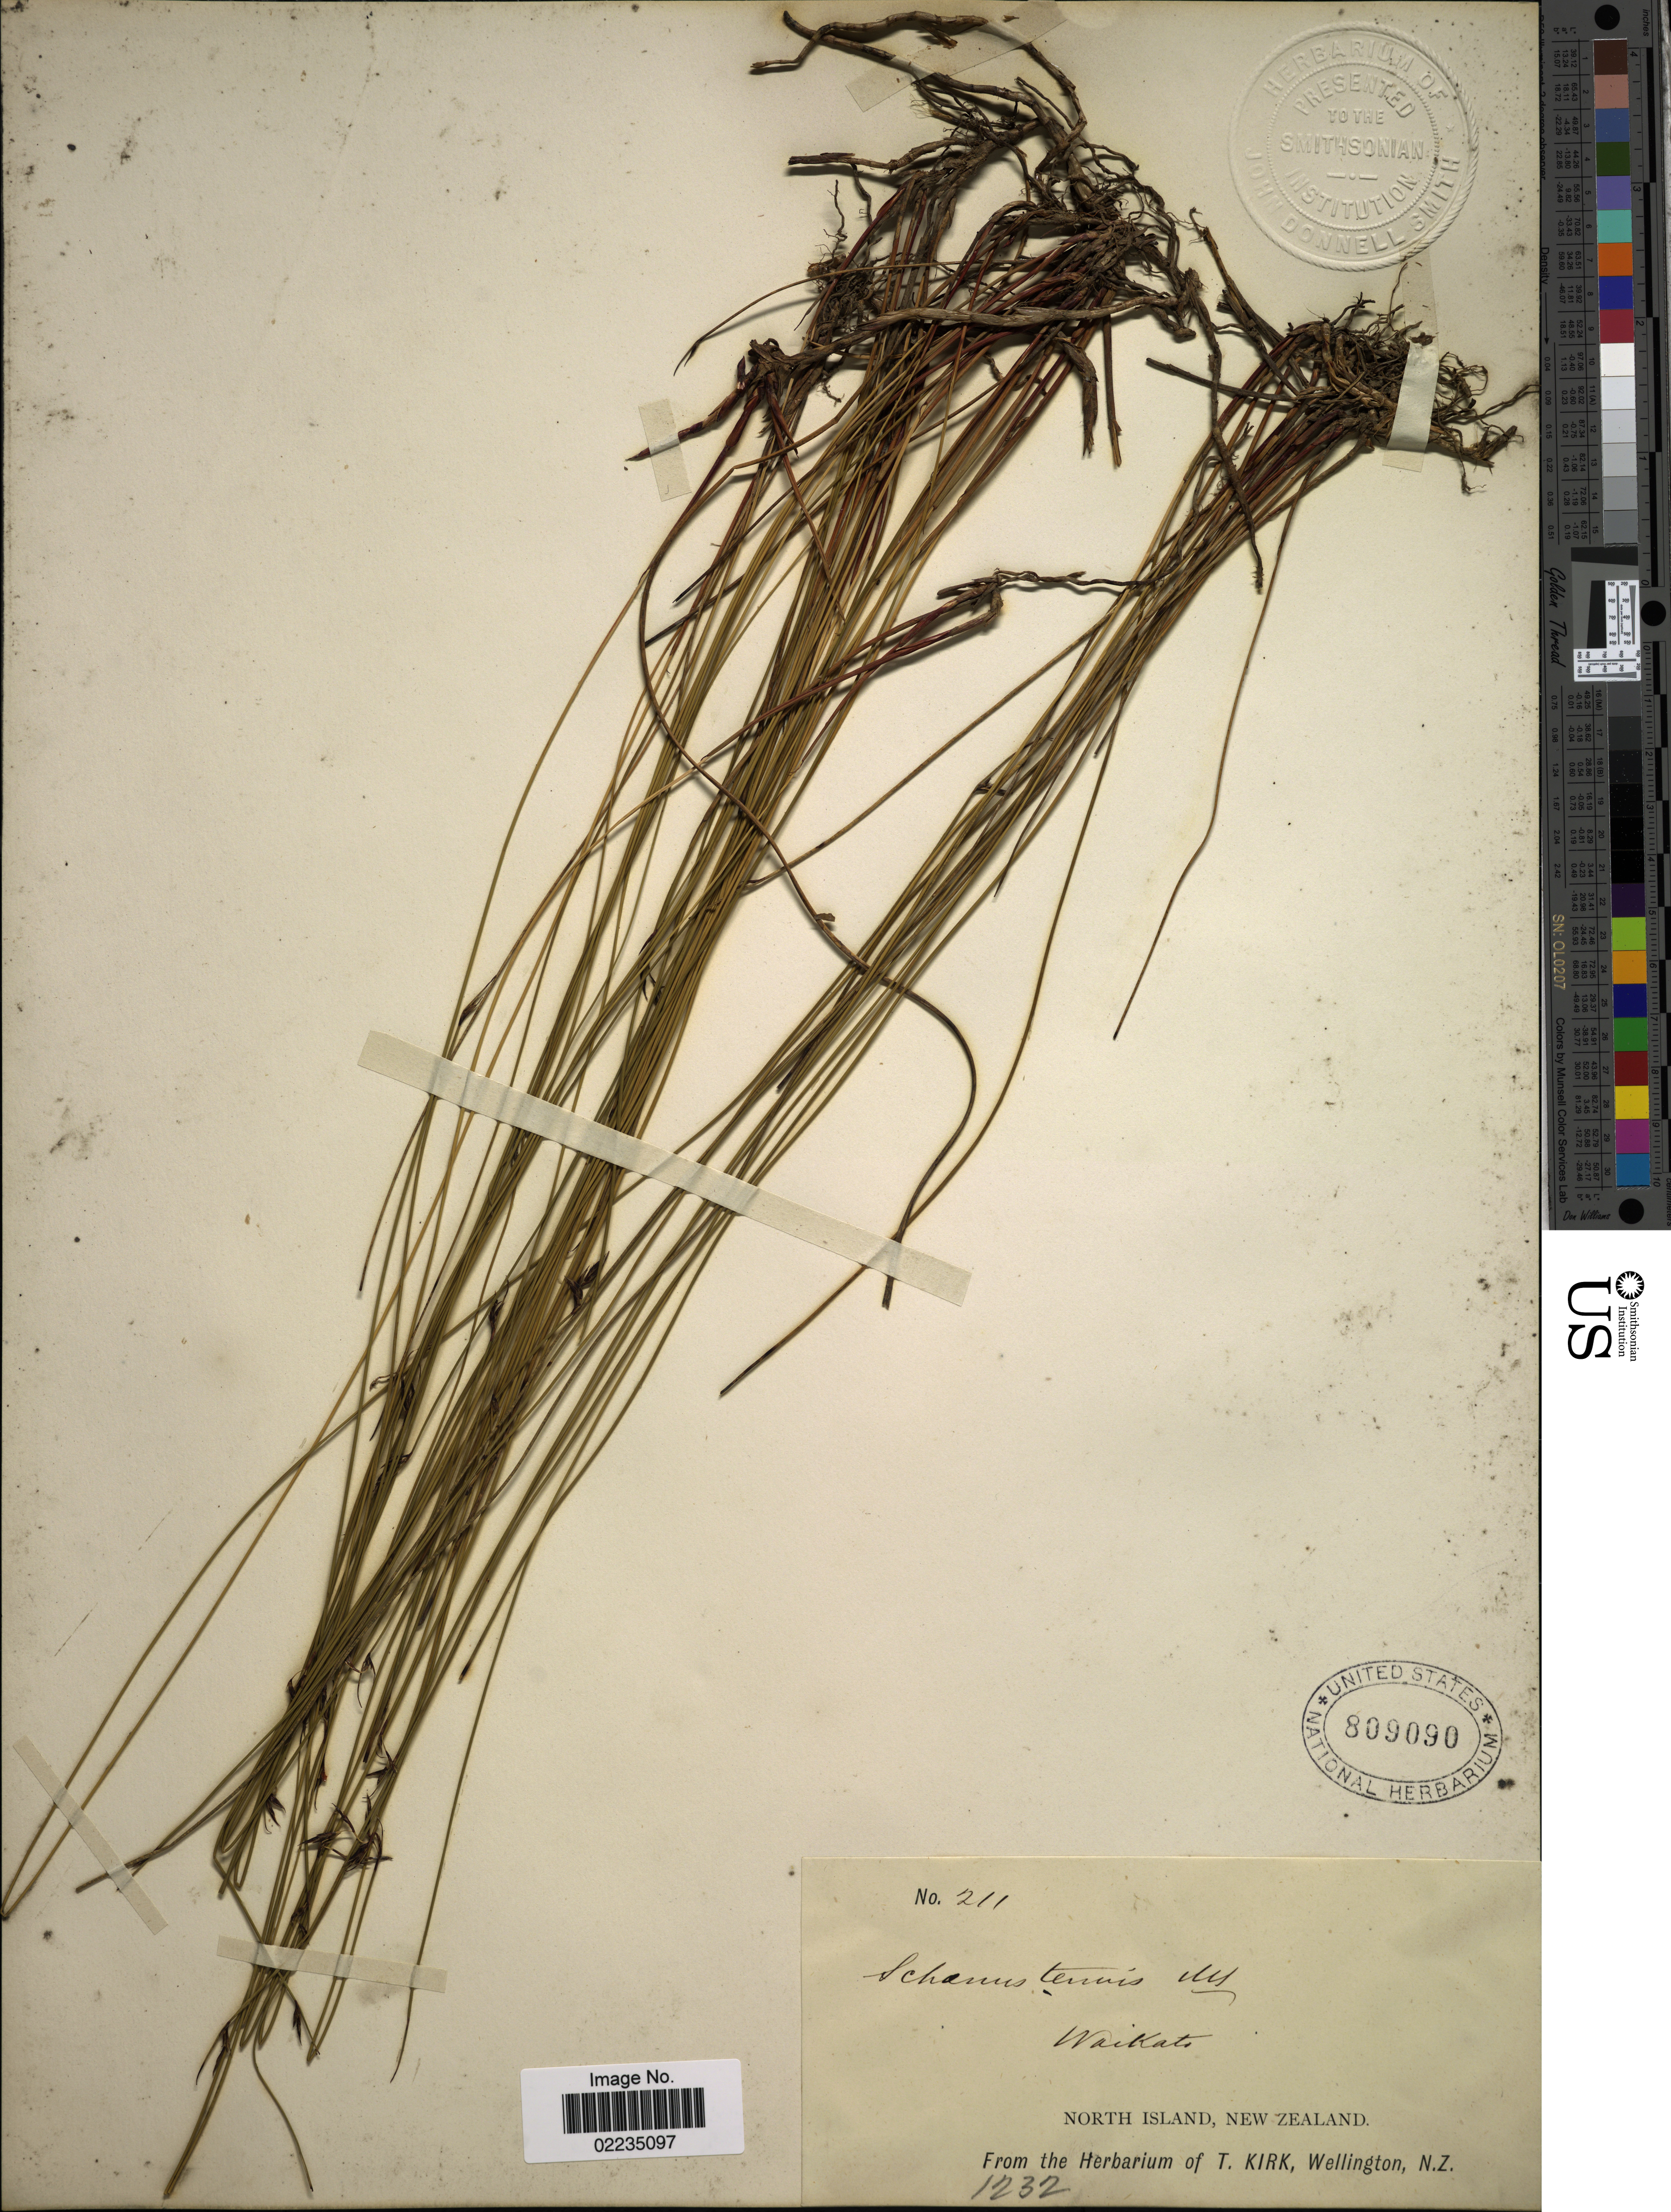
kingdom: Plantae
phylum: Tracheophyta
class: Liliopsida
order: Poales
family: Cyperaceae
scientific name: Netrostylis capillaris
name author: (F. Muell.) R.L. Barrett et al.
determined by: Strong, Mark T., (BOT), Smithsonian Institution - National Museum of Natural History (UNITED STATES)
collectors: ex Herb. T. Kirk, Wellington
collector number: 211/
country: New Zealand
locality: North Island, New Zealand, Waikati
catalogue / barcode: US 809090